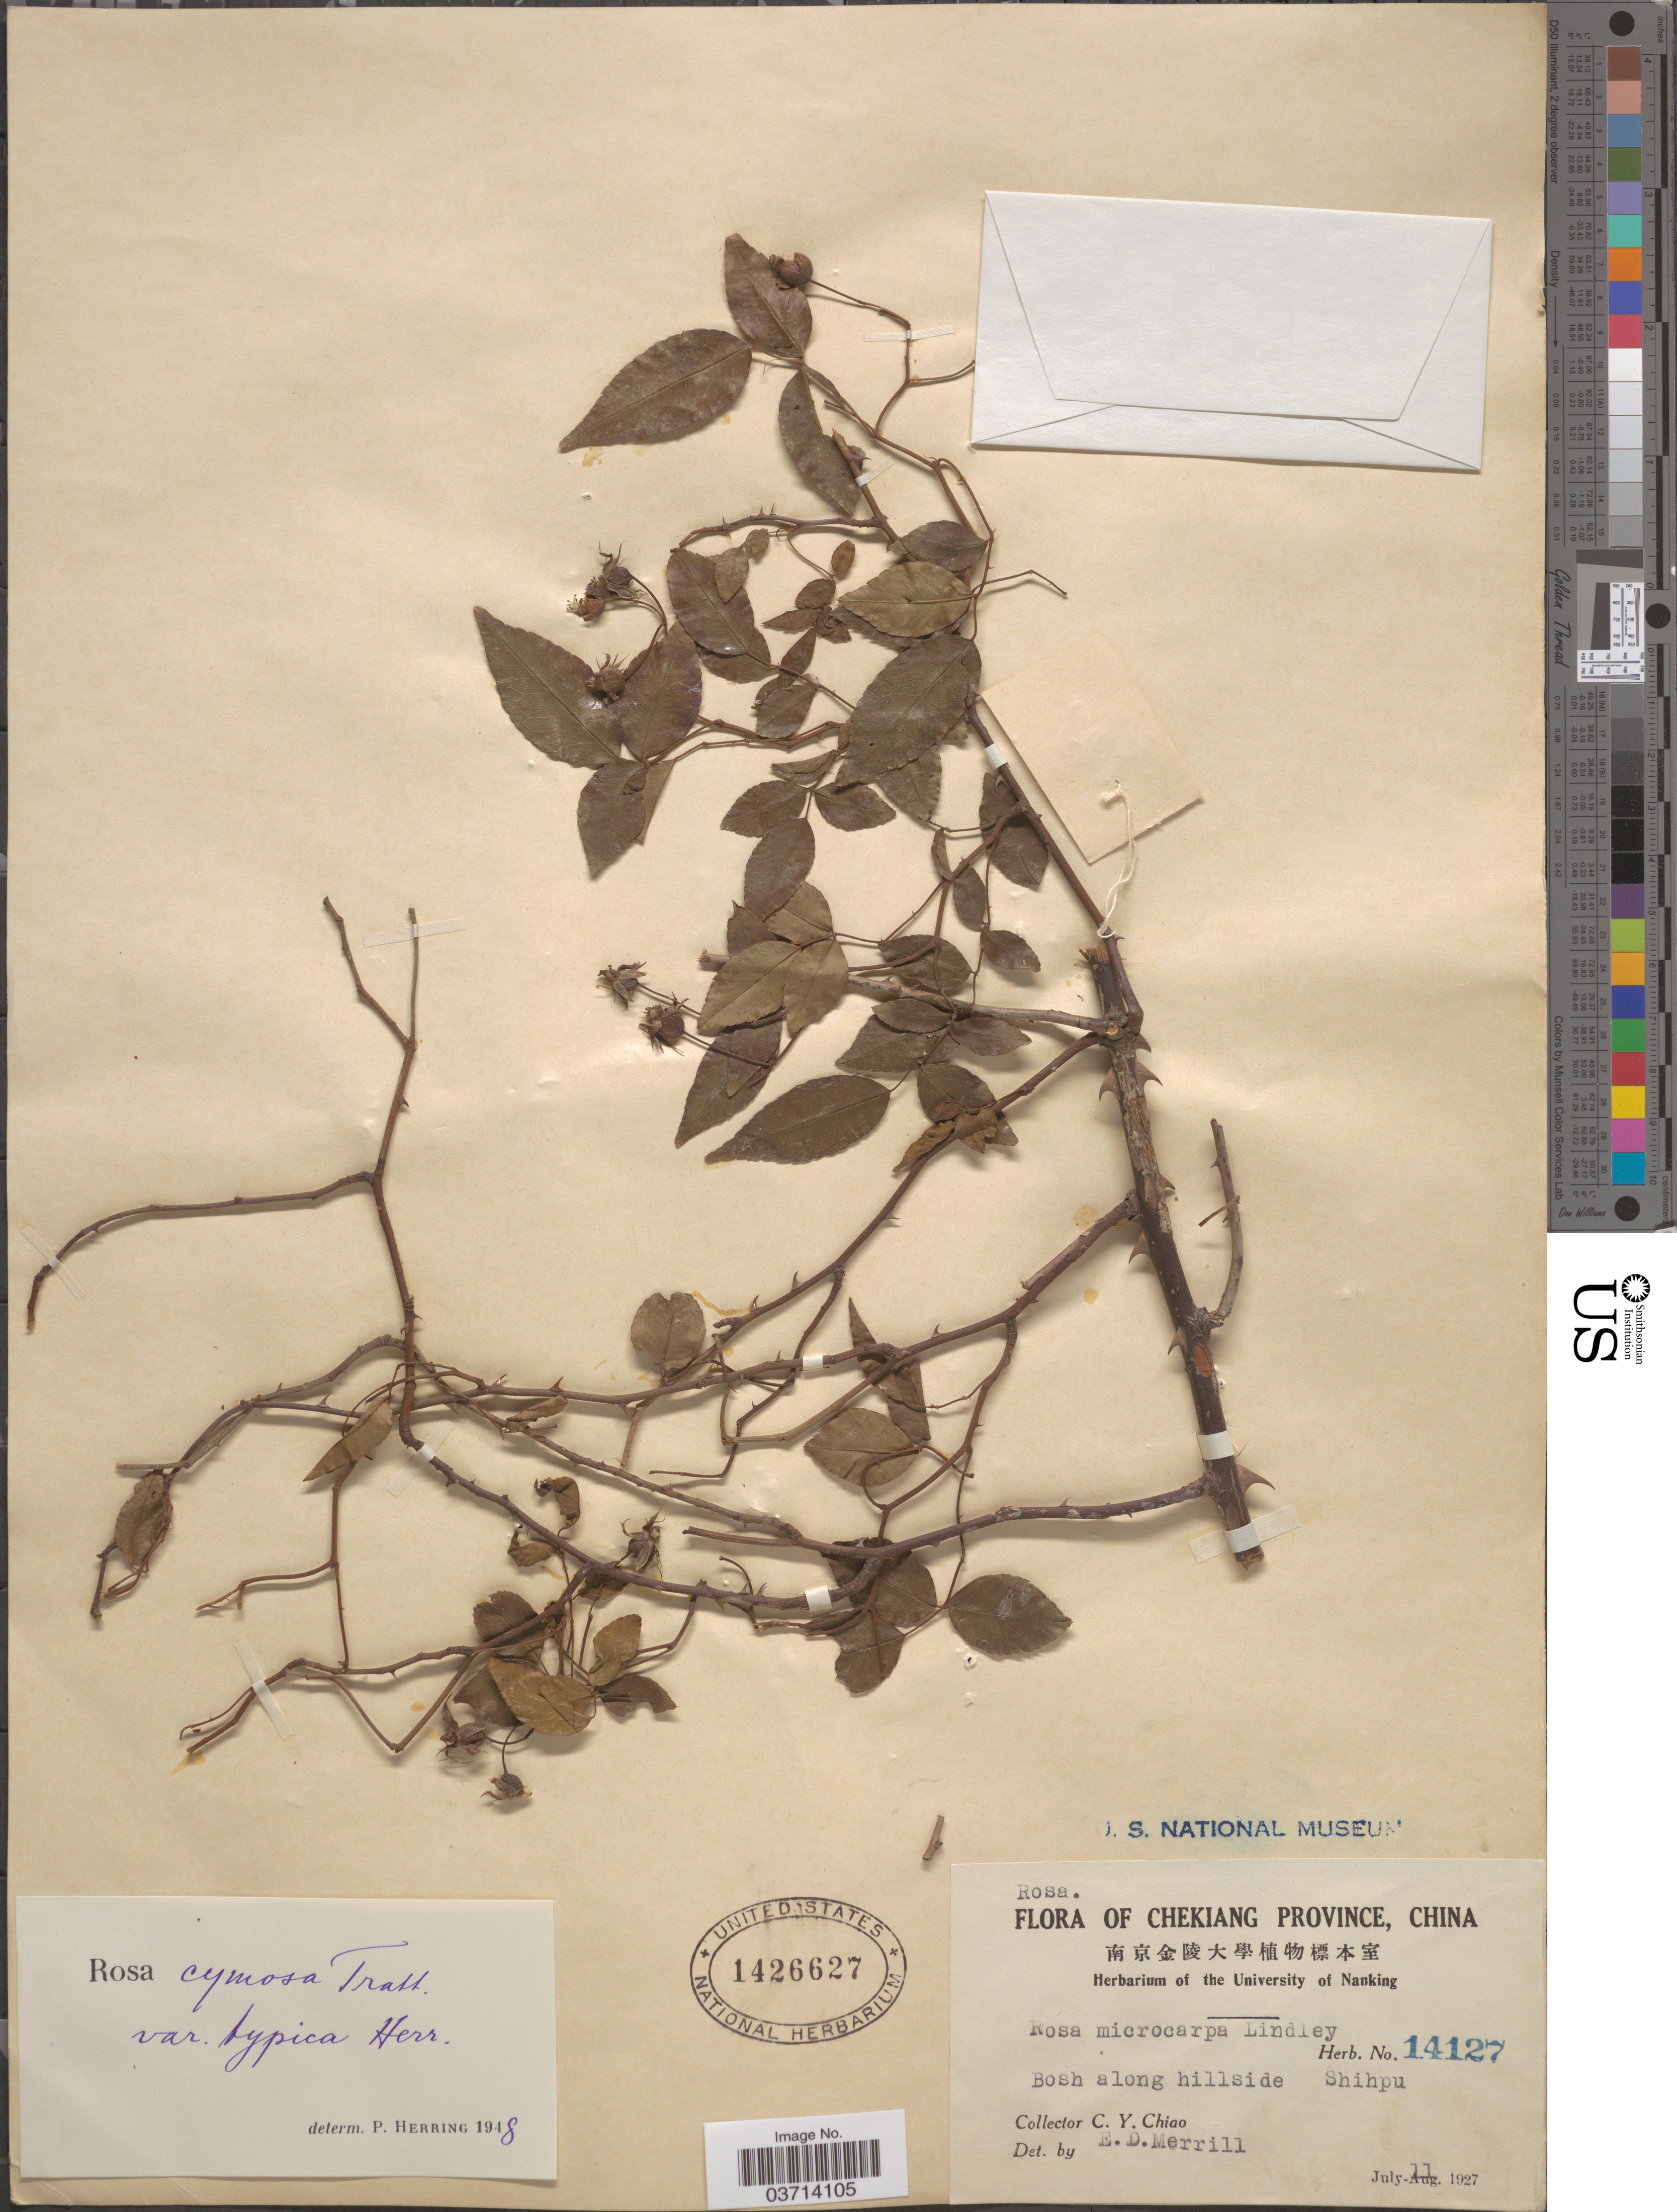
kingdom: Plantae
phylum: Tracheophyta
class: Magnoliopsida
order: Rosales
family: Rosaceae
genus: Rosa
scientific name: Rosa indica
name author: L.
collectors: C. Y. Chiao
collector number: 14127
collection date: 1927-07-11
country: China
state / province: Zhejiang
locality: Chekiang Province. Shihpu.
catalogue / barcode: US 1426627